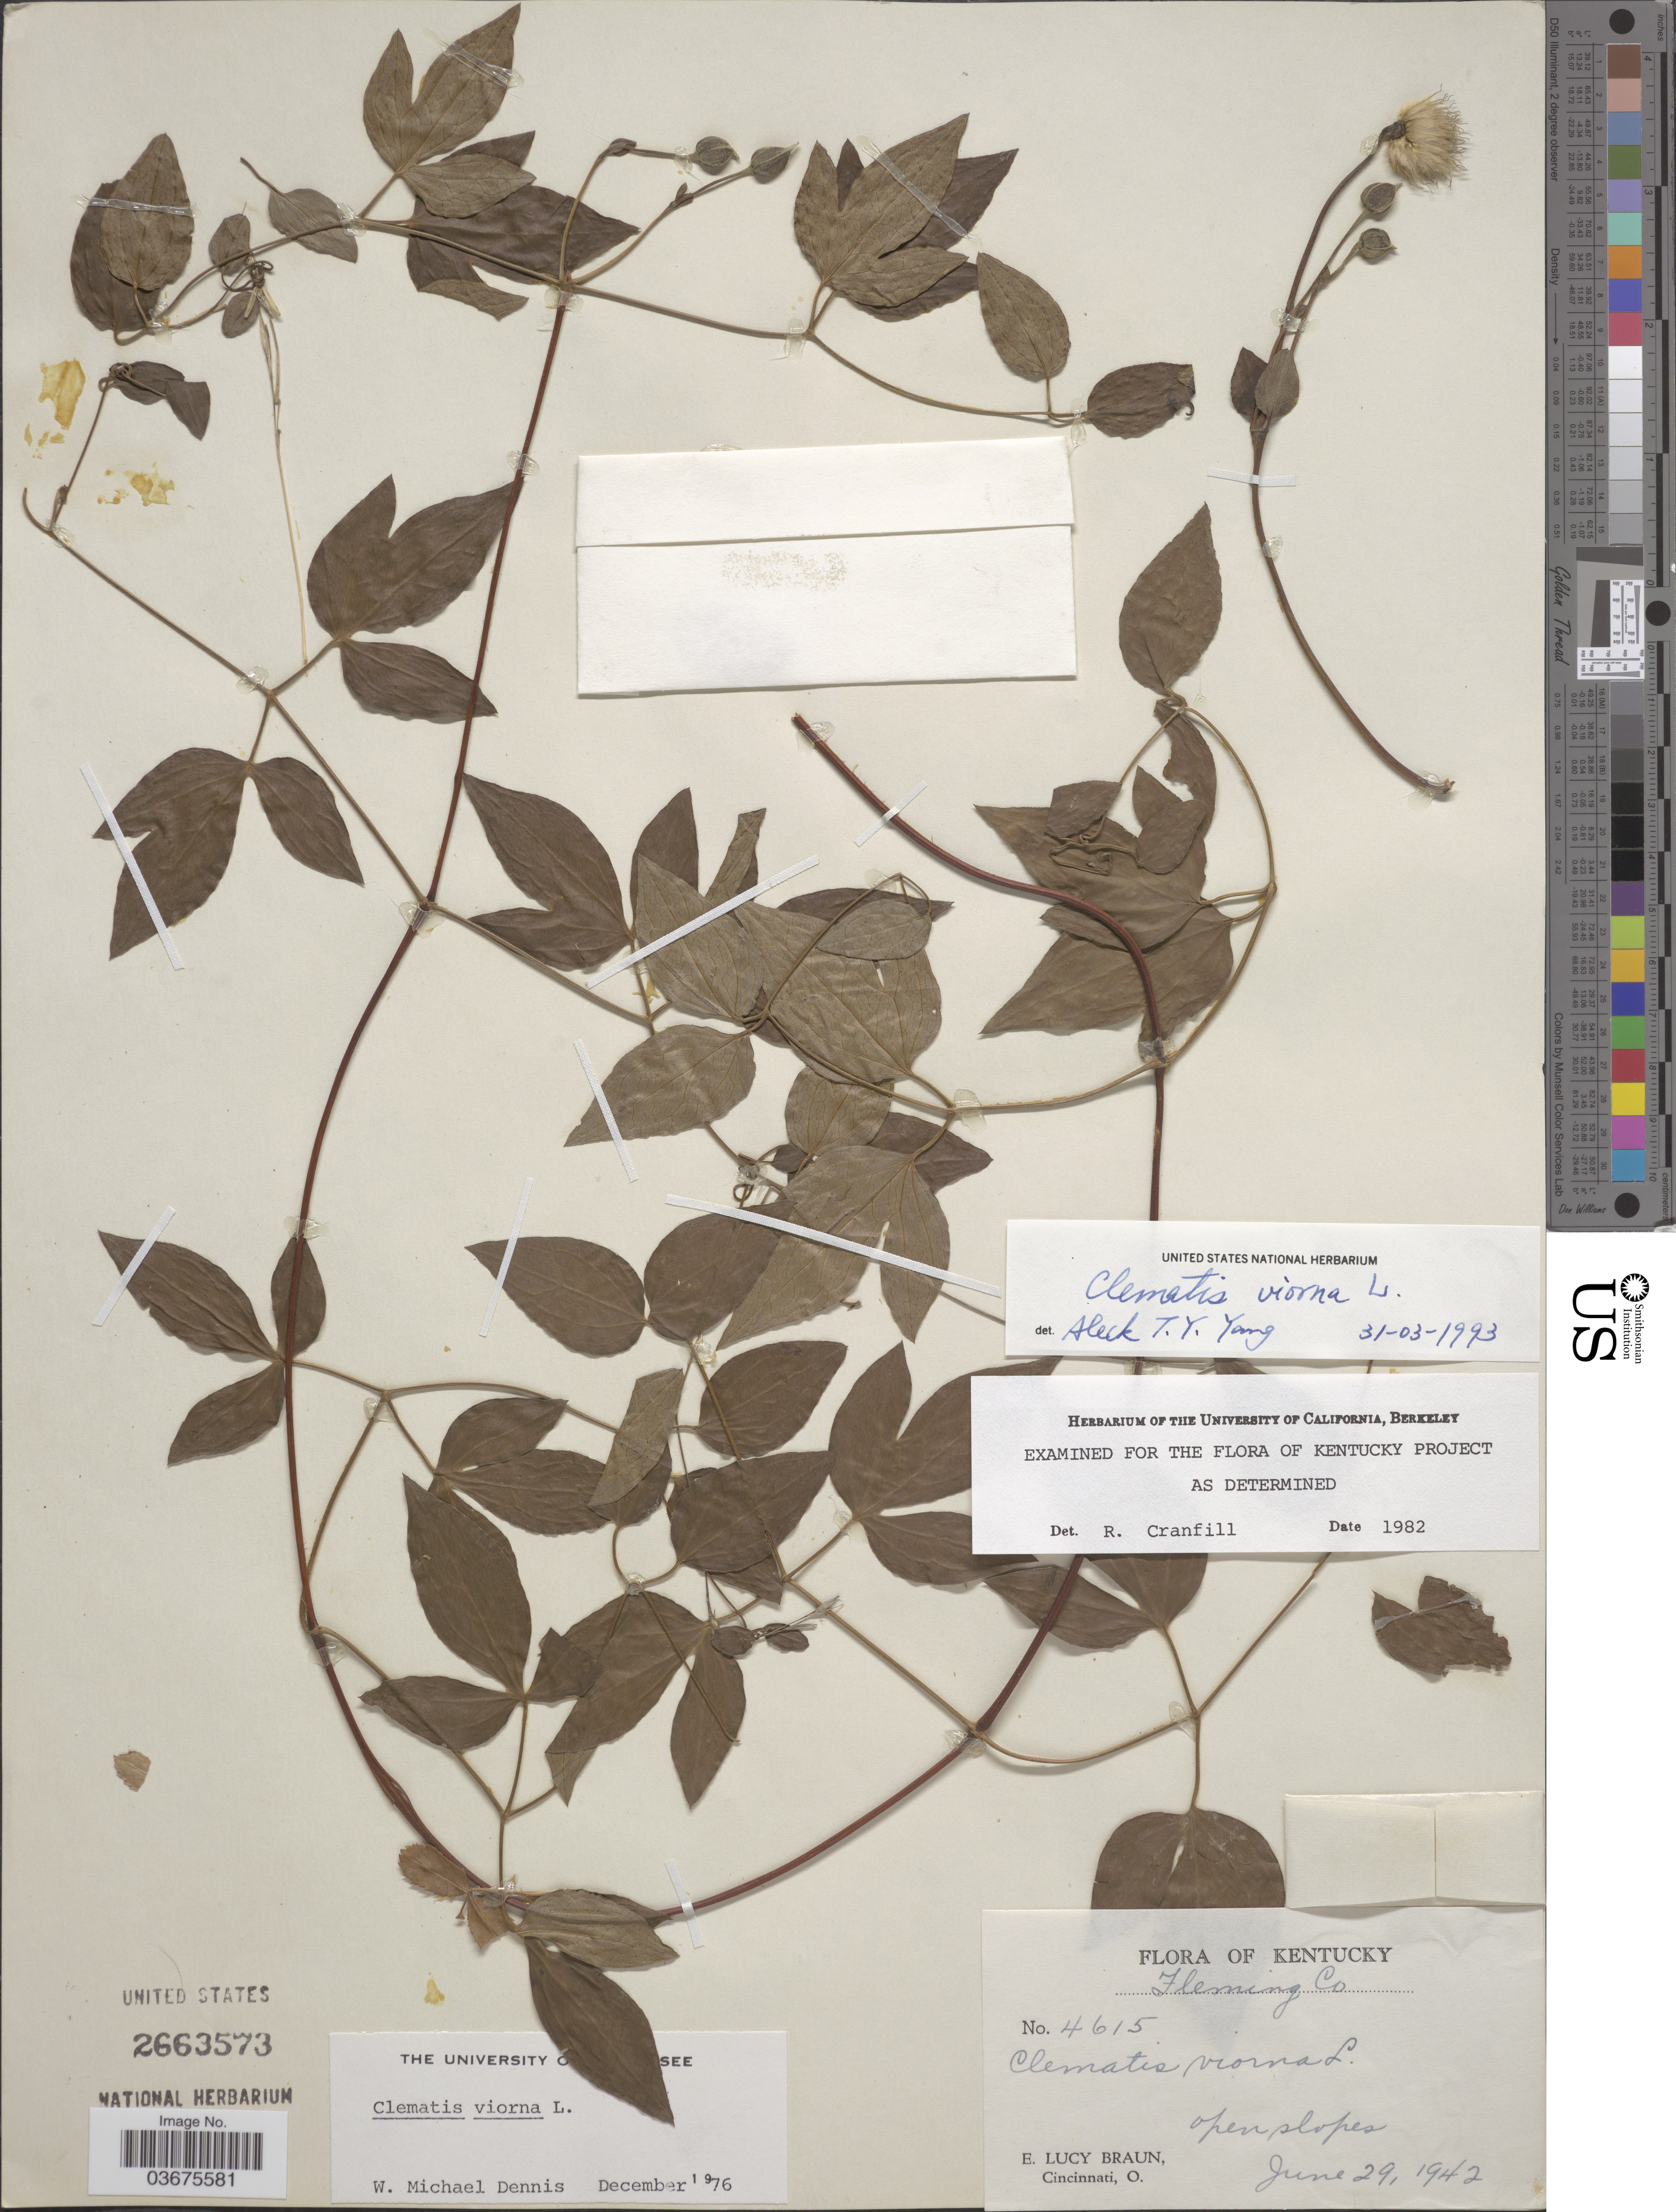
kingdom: Plantae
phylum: Tracheophyta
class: Magnoliopsida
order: Ranunculales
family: Ranunculaceae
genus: Clematis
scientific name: Clematis viorna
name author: L.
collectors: E. L. Braun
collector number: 4615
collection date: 1942-06-29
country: United States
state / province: Kentucky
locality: Fleming Co.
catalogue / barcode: US 2663573